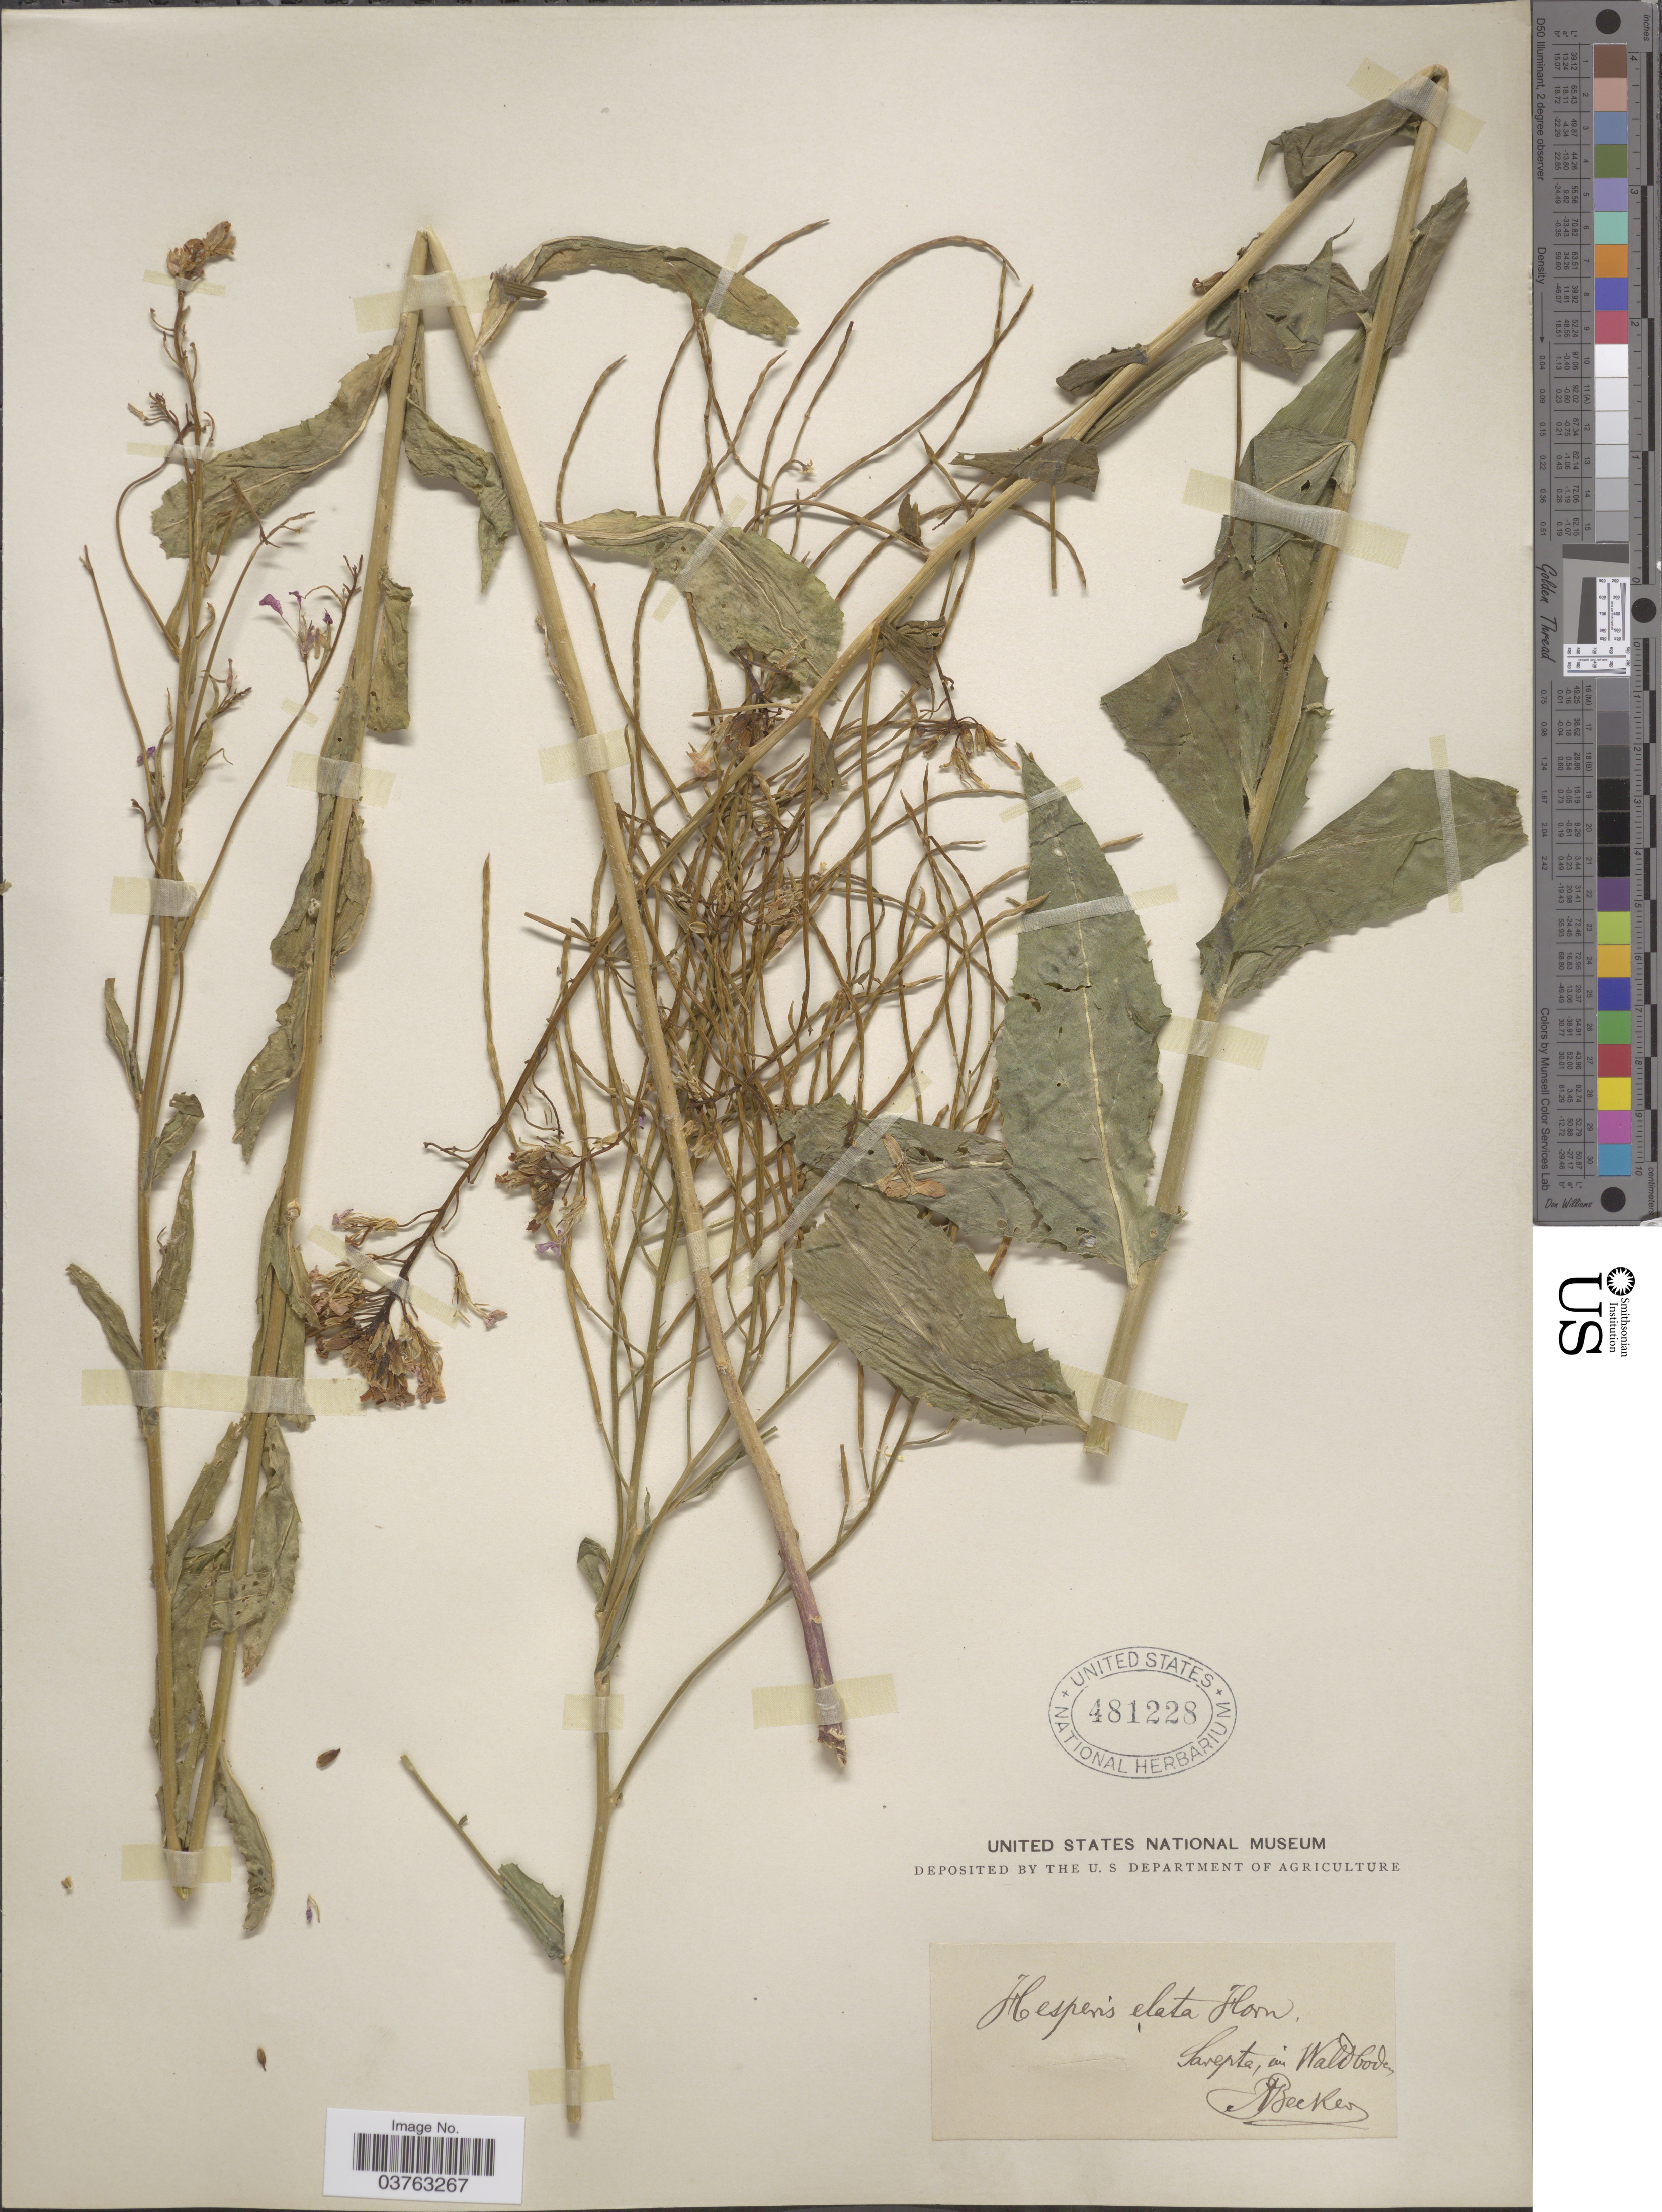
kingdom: Plantae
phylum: Tracheophyta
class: Magnoliopsida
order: Brassicales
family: Brassicaceae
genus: Hesperis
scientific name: Hesperis elata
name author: Hornem.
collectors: A. Becker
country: Russian Federation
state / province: Volgograd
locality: Sarepta, in Waldboden.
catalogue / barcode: US 481228